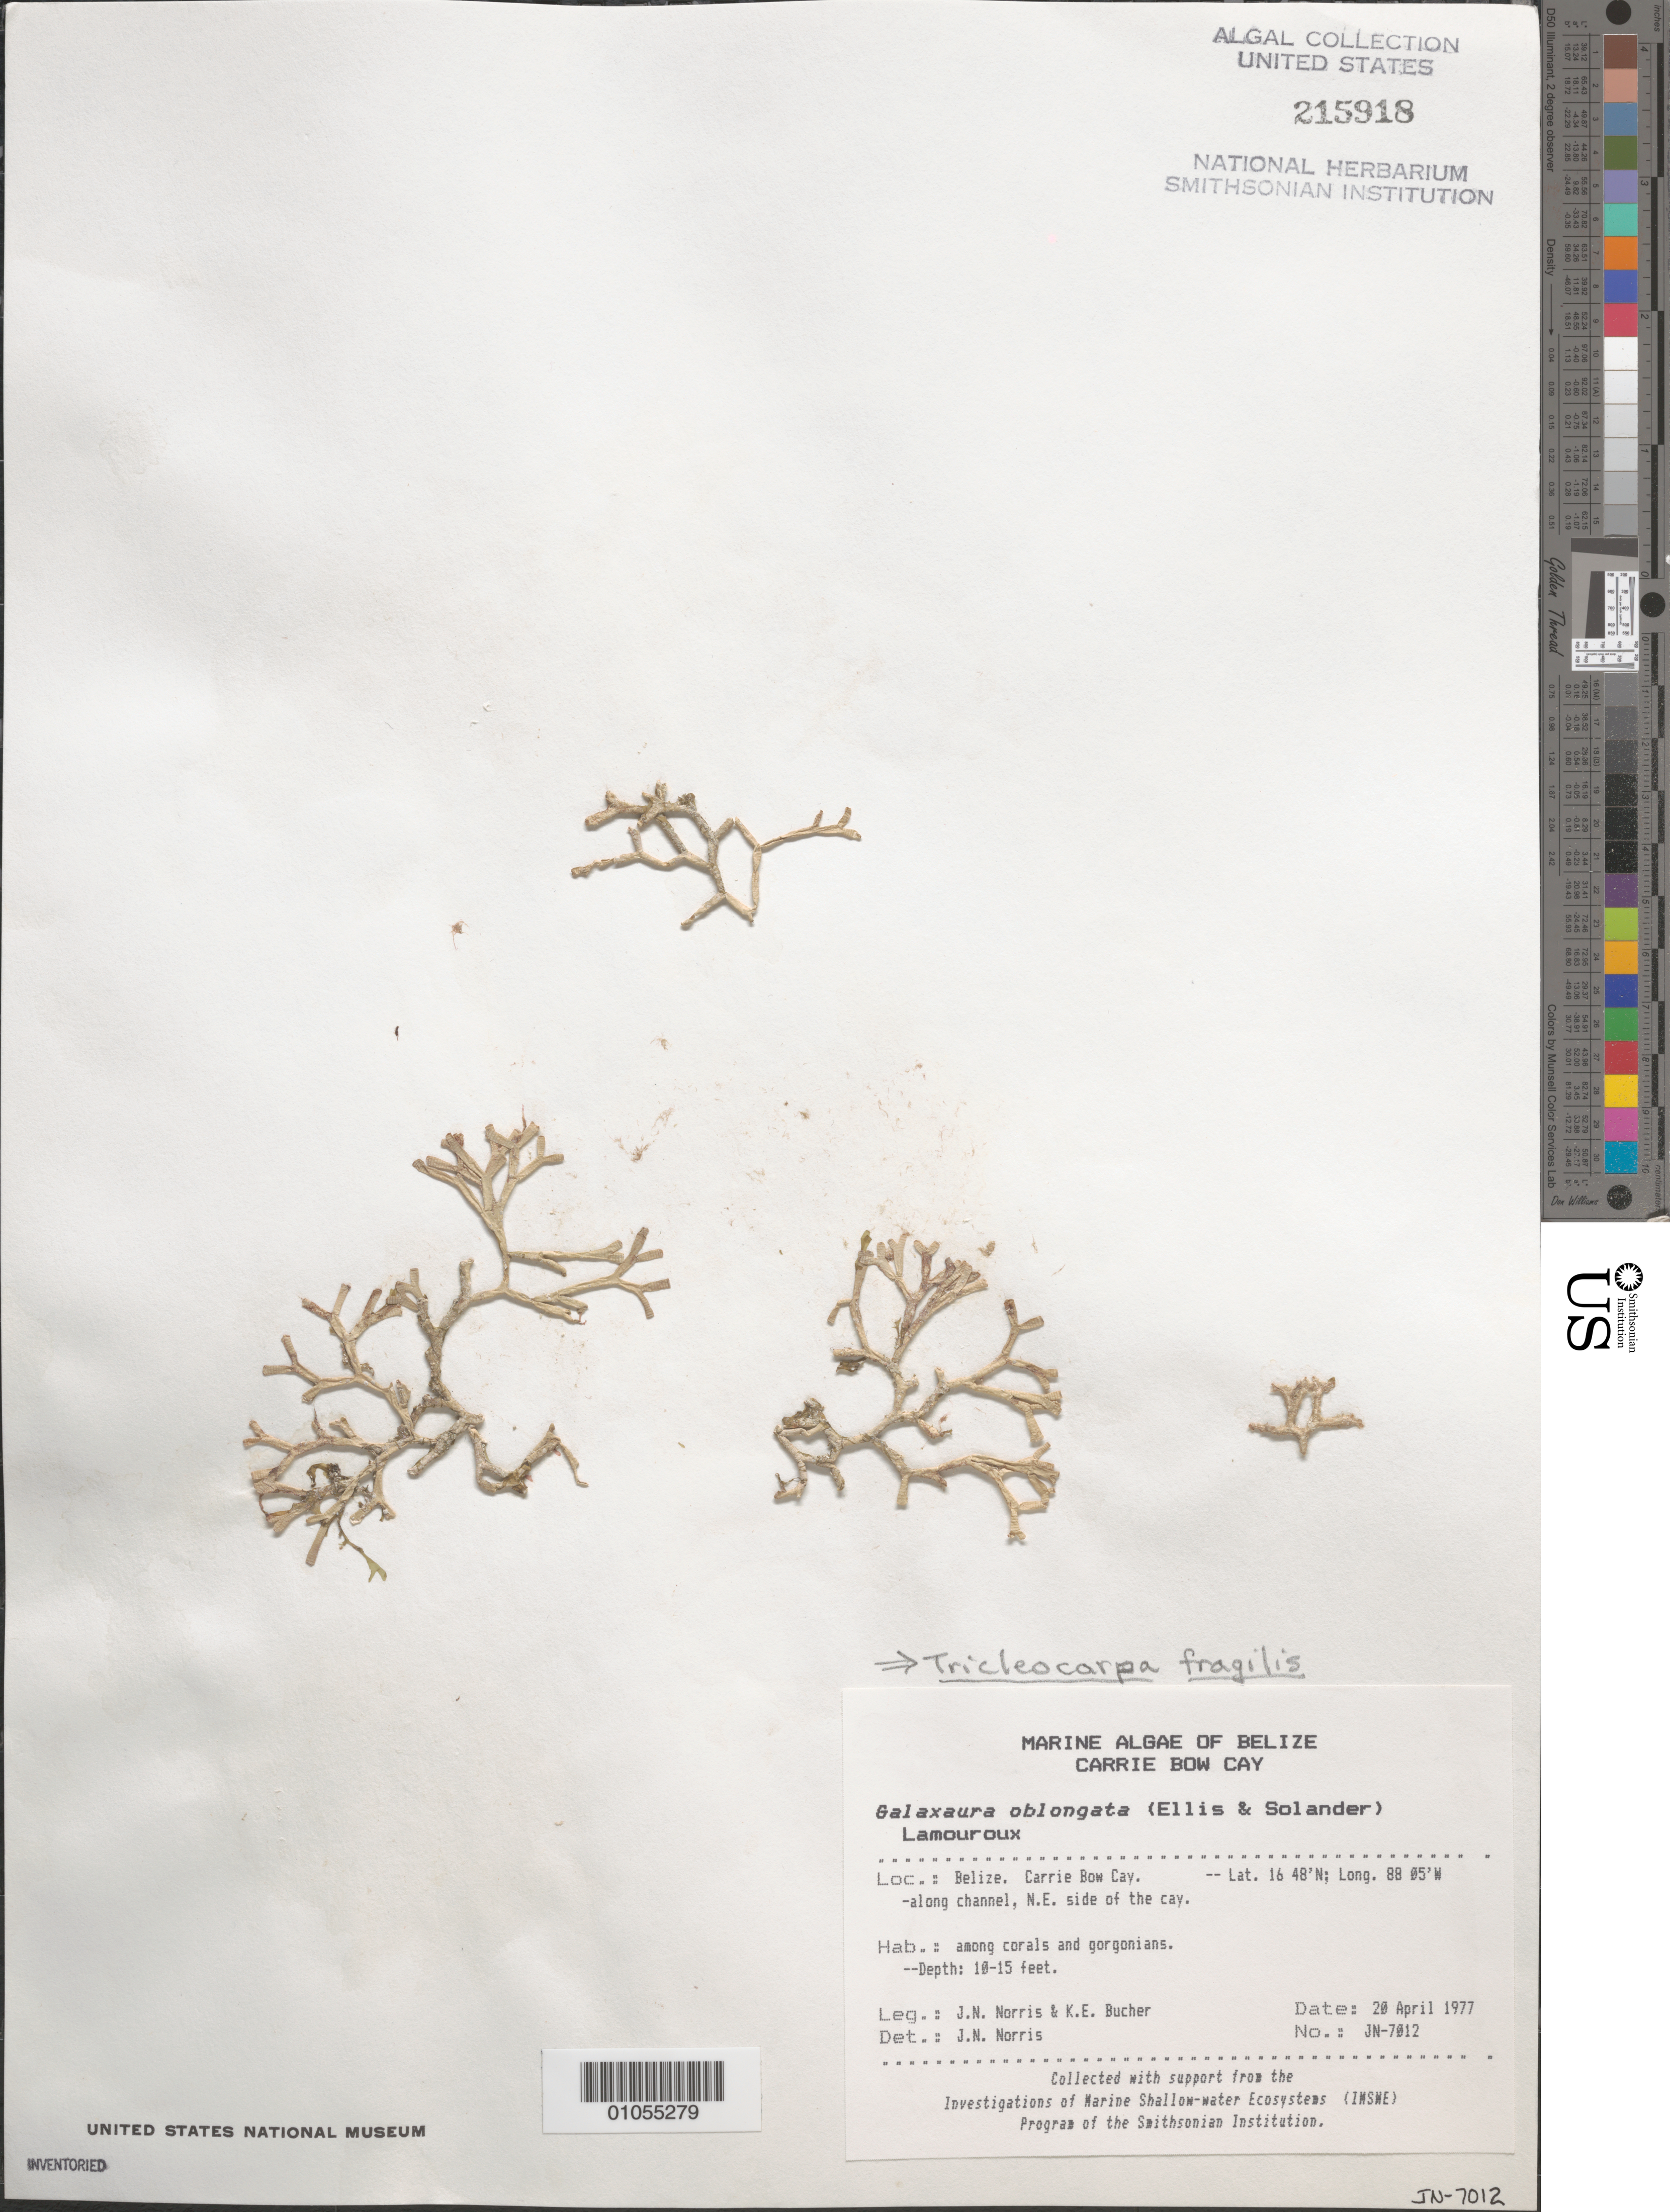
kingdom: Plantae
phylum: Rhodophyta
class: Florideophyceae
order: Nemaliales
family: Galaxauraceae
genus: Tricleocarpa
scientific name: Tricleocarpa fragilis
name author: (L.) Huisman & R.A. Towns.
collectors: J. N. Norris & K. E. Bucher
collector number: JN-7012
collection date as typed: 20 Apr 1977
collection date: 1977-04-20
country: Belize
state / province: Stann Creek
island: Carrie Bow Cay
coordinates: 16 48'N, 88 05'W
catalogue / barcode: US 215918